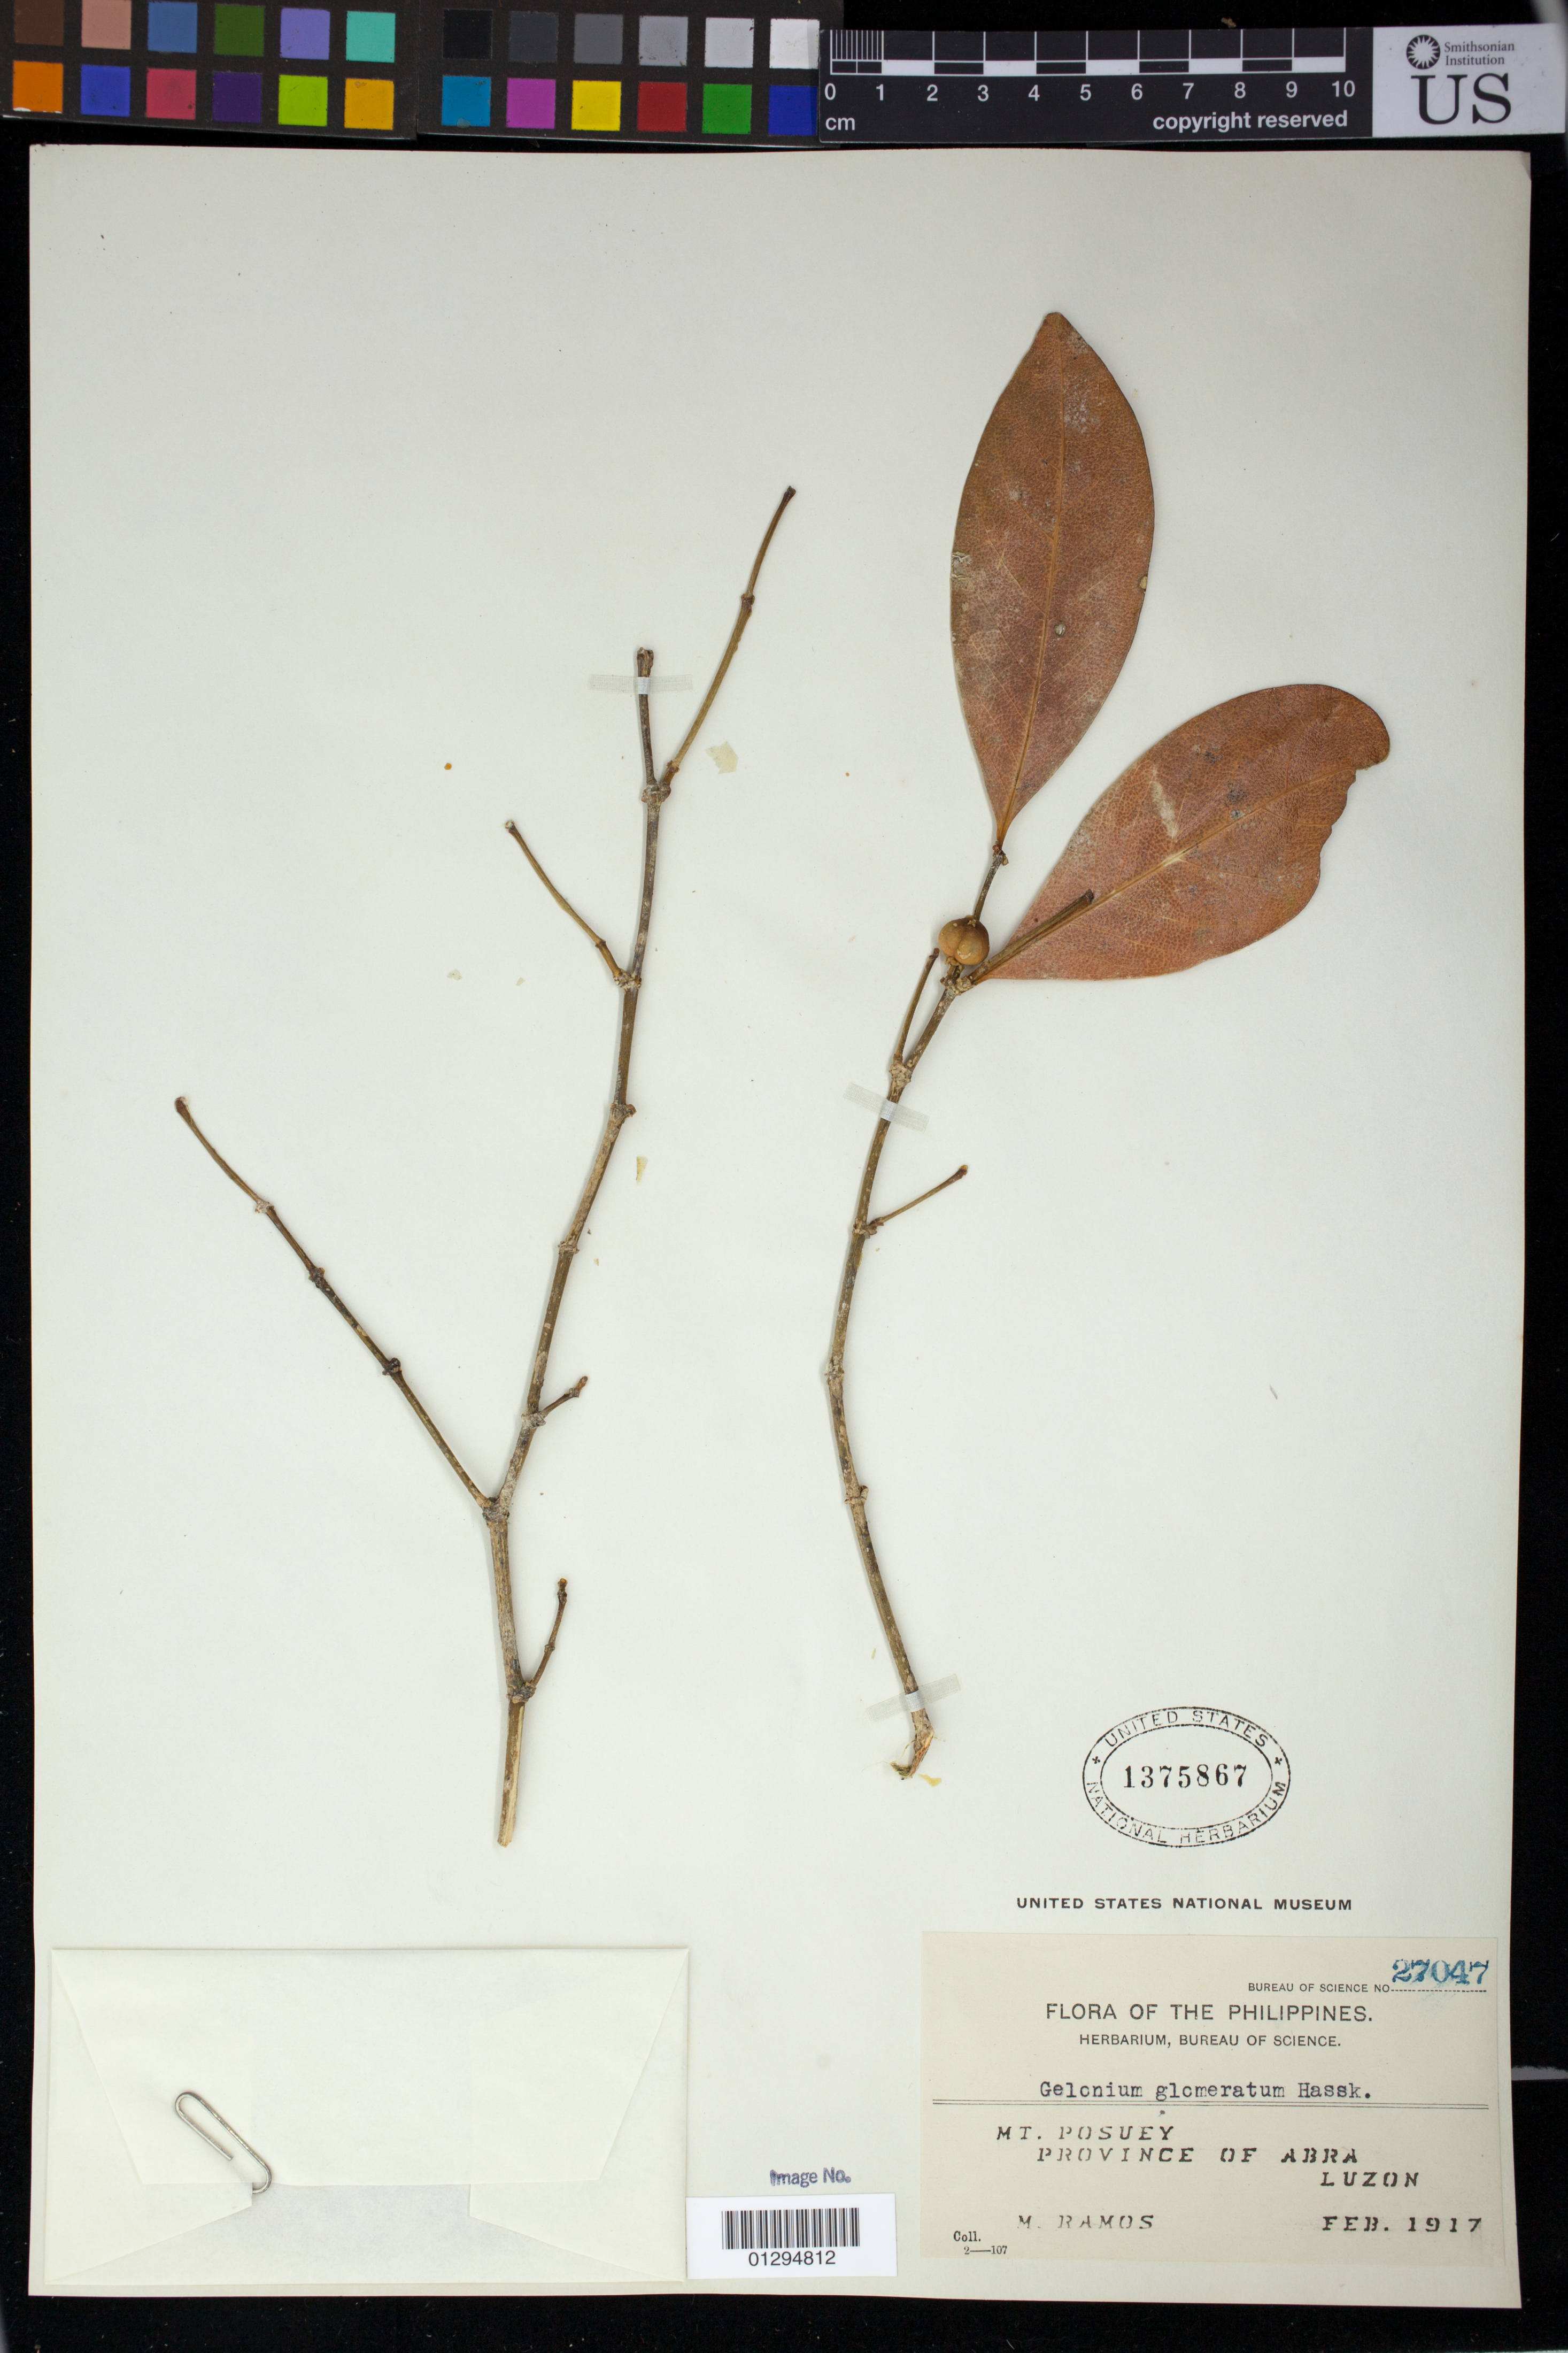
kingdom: Plantae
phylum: Tracheophyta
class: Magnoliopsida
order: Malpighiales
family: Euphorbiaceae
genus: Suregada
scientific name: Suregada glomerulata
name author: (Blume) Baill.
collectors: M. Ramos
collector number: Bur. Sci. 27047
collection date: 1917-02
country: Philippines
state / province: Cordillera (Administrative Region)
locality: Mt. Posuey, Province of Abra, Luzon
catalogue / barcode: US 1375867